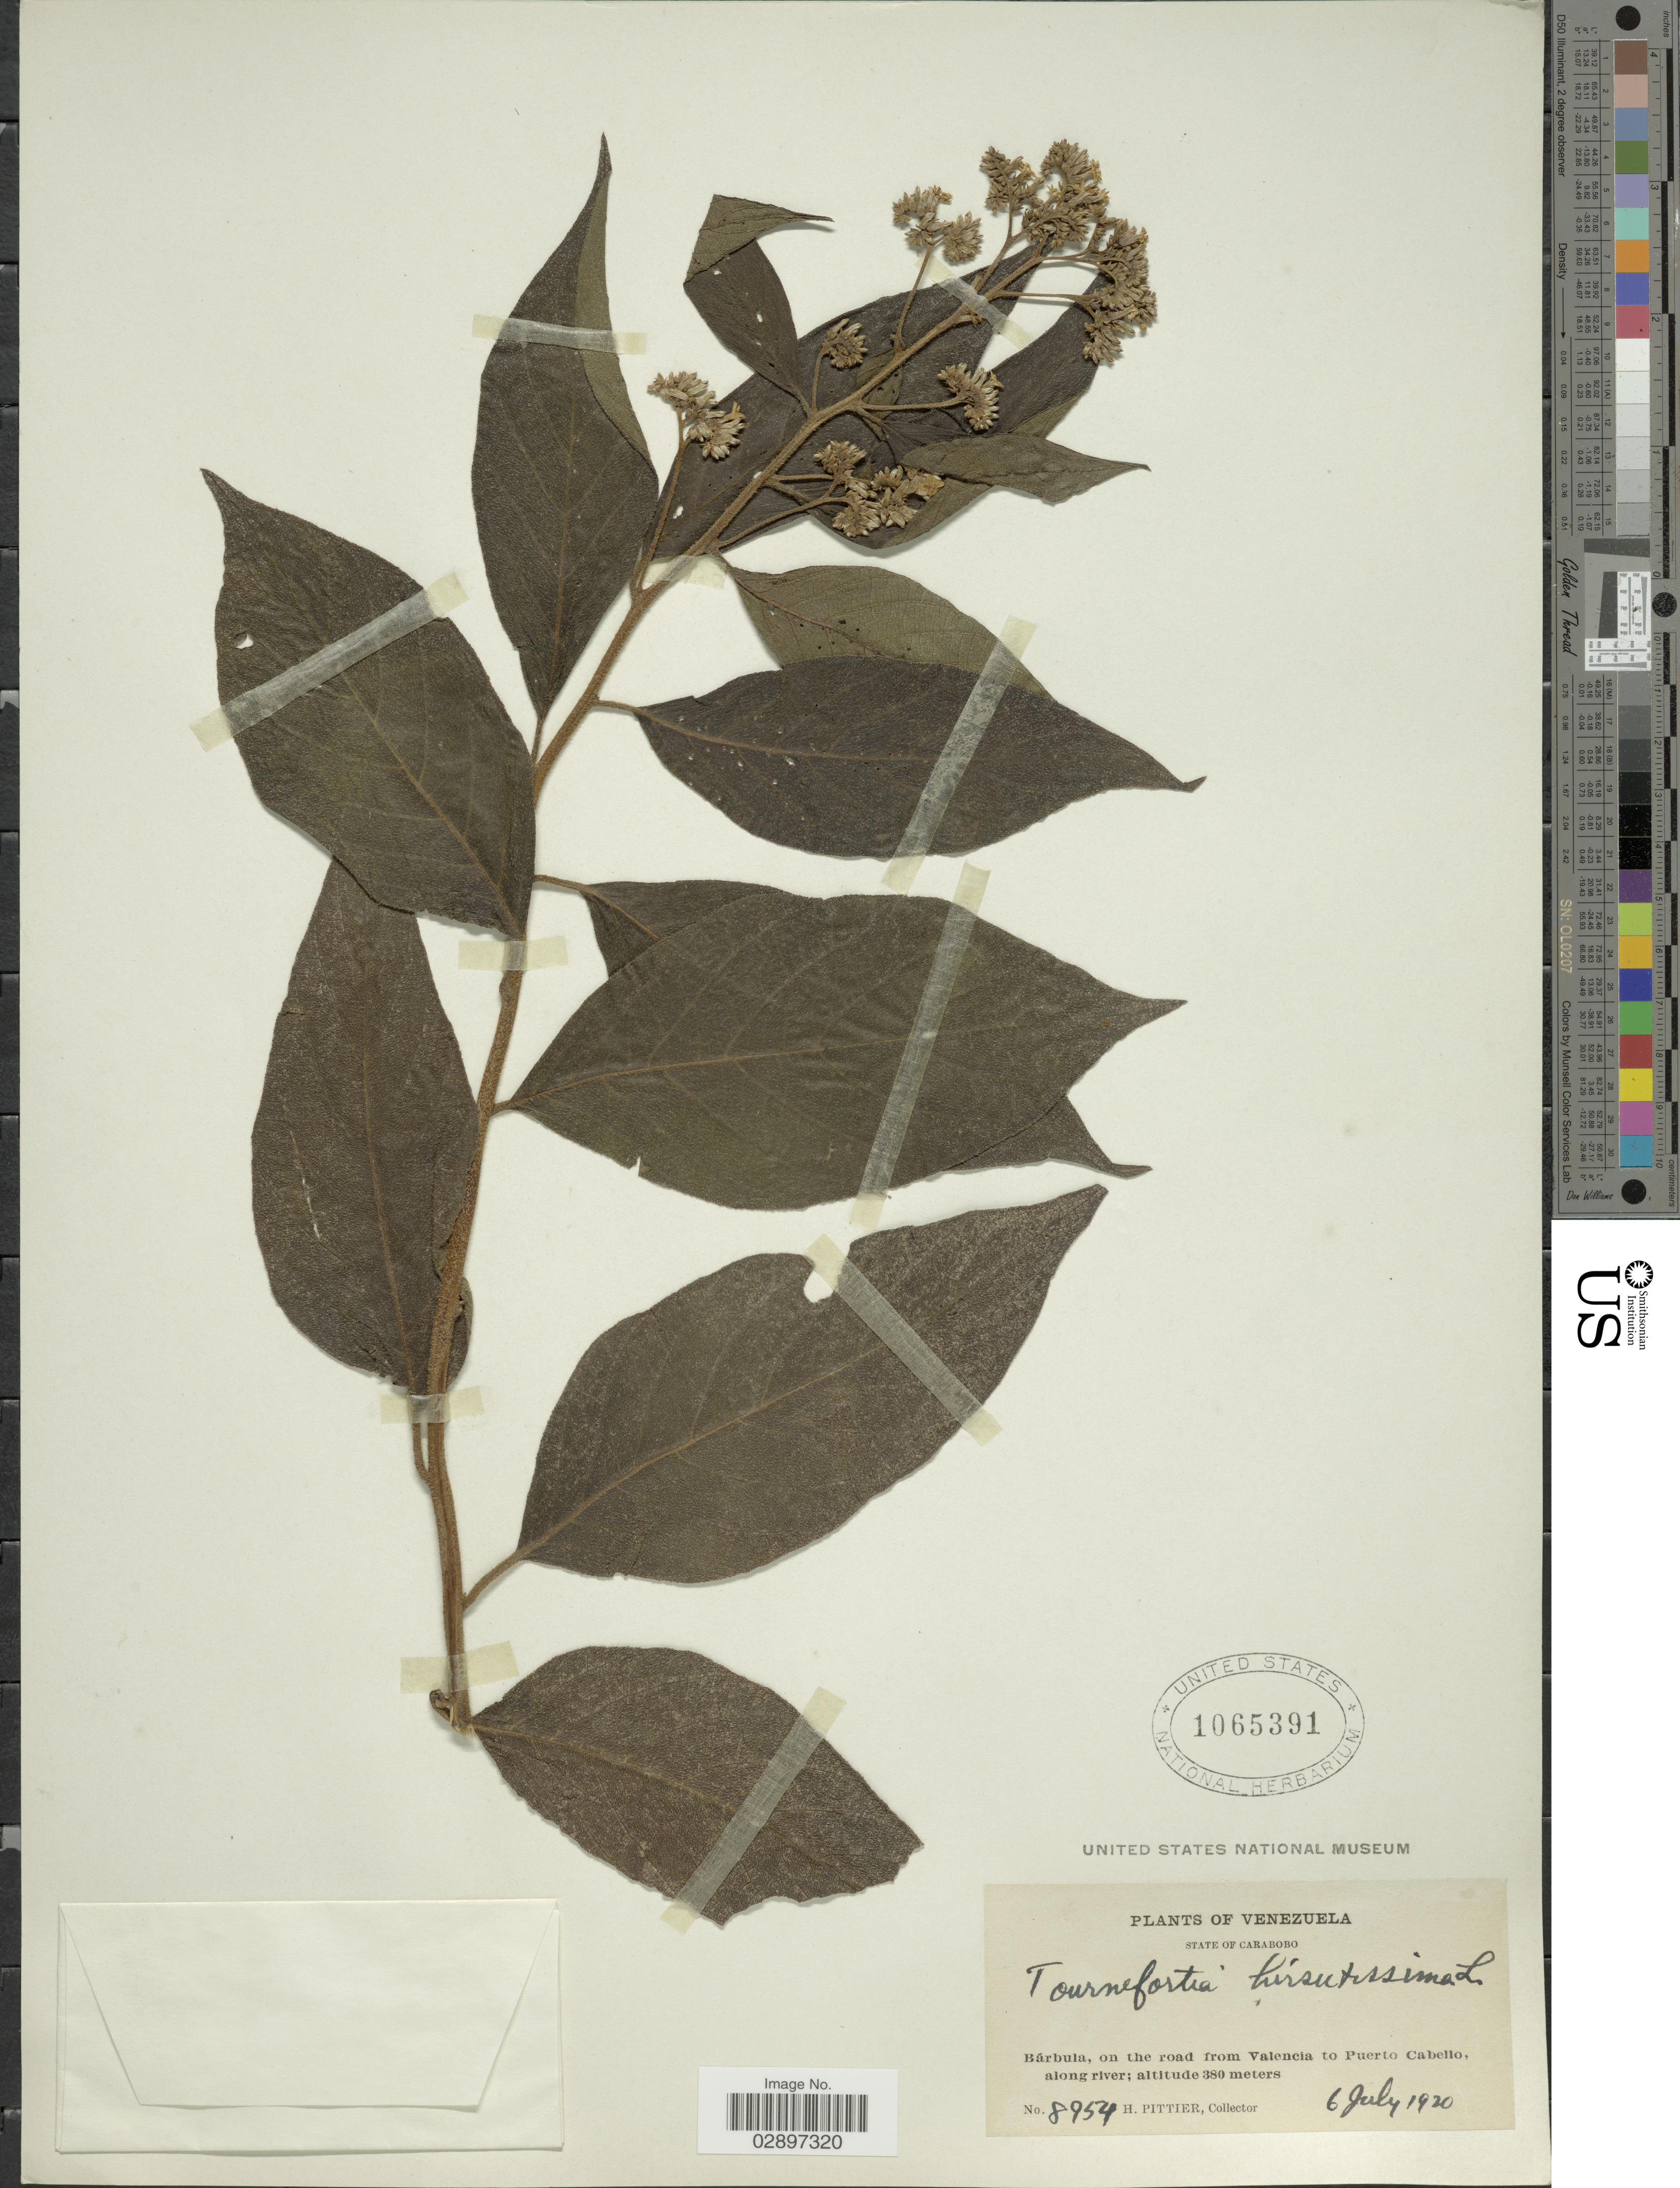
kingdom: Plantae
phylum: Tracheophyta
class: Magnoliopsida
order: Boraginales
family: Heliotropiaceae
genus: Tournefortia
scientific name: Tournefortia hirsutissima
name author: L.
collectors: H. F. Pittier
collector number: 8954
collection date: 1920-07-06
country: Venezuela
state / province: Carabobo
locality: Bárbula, on the road from Valencia to Puerto Cabello, along river.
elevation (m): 380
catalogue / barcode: US 1065391